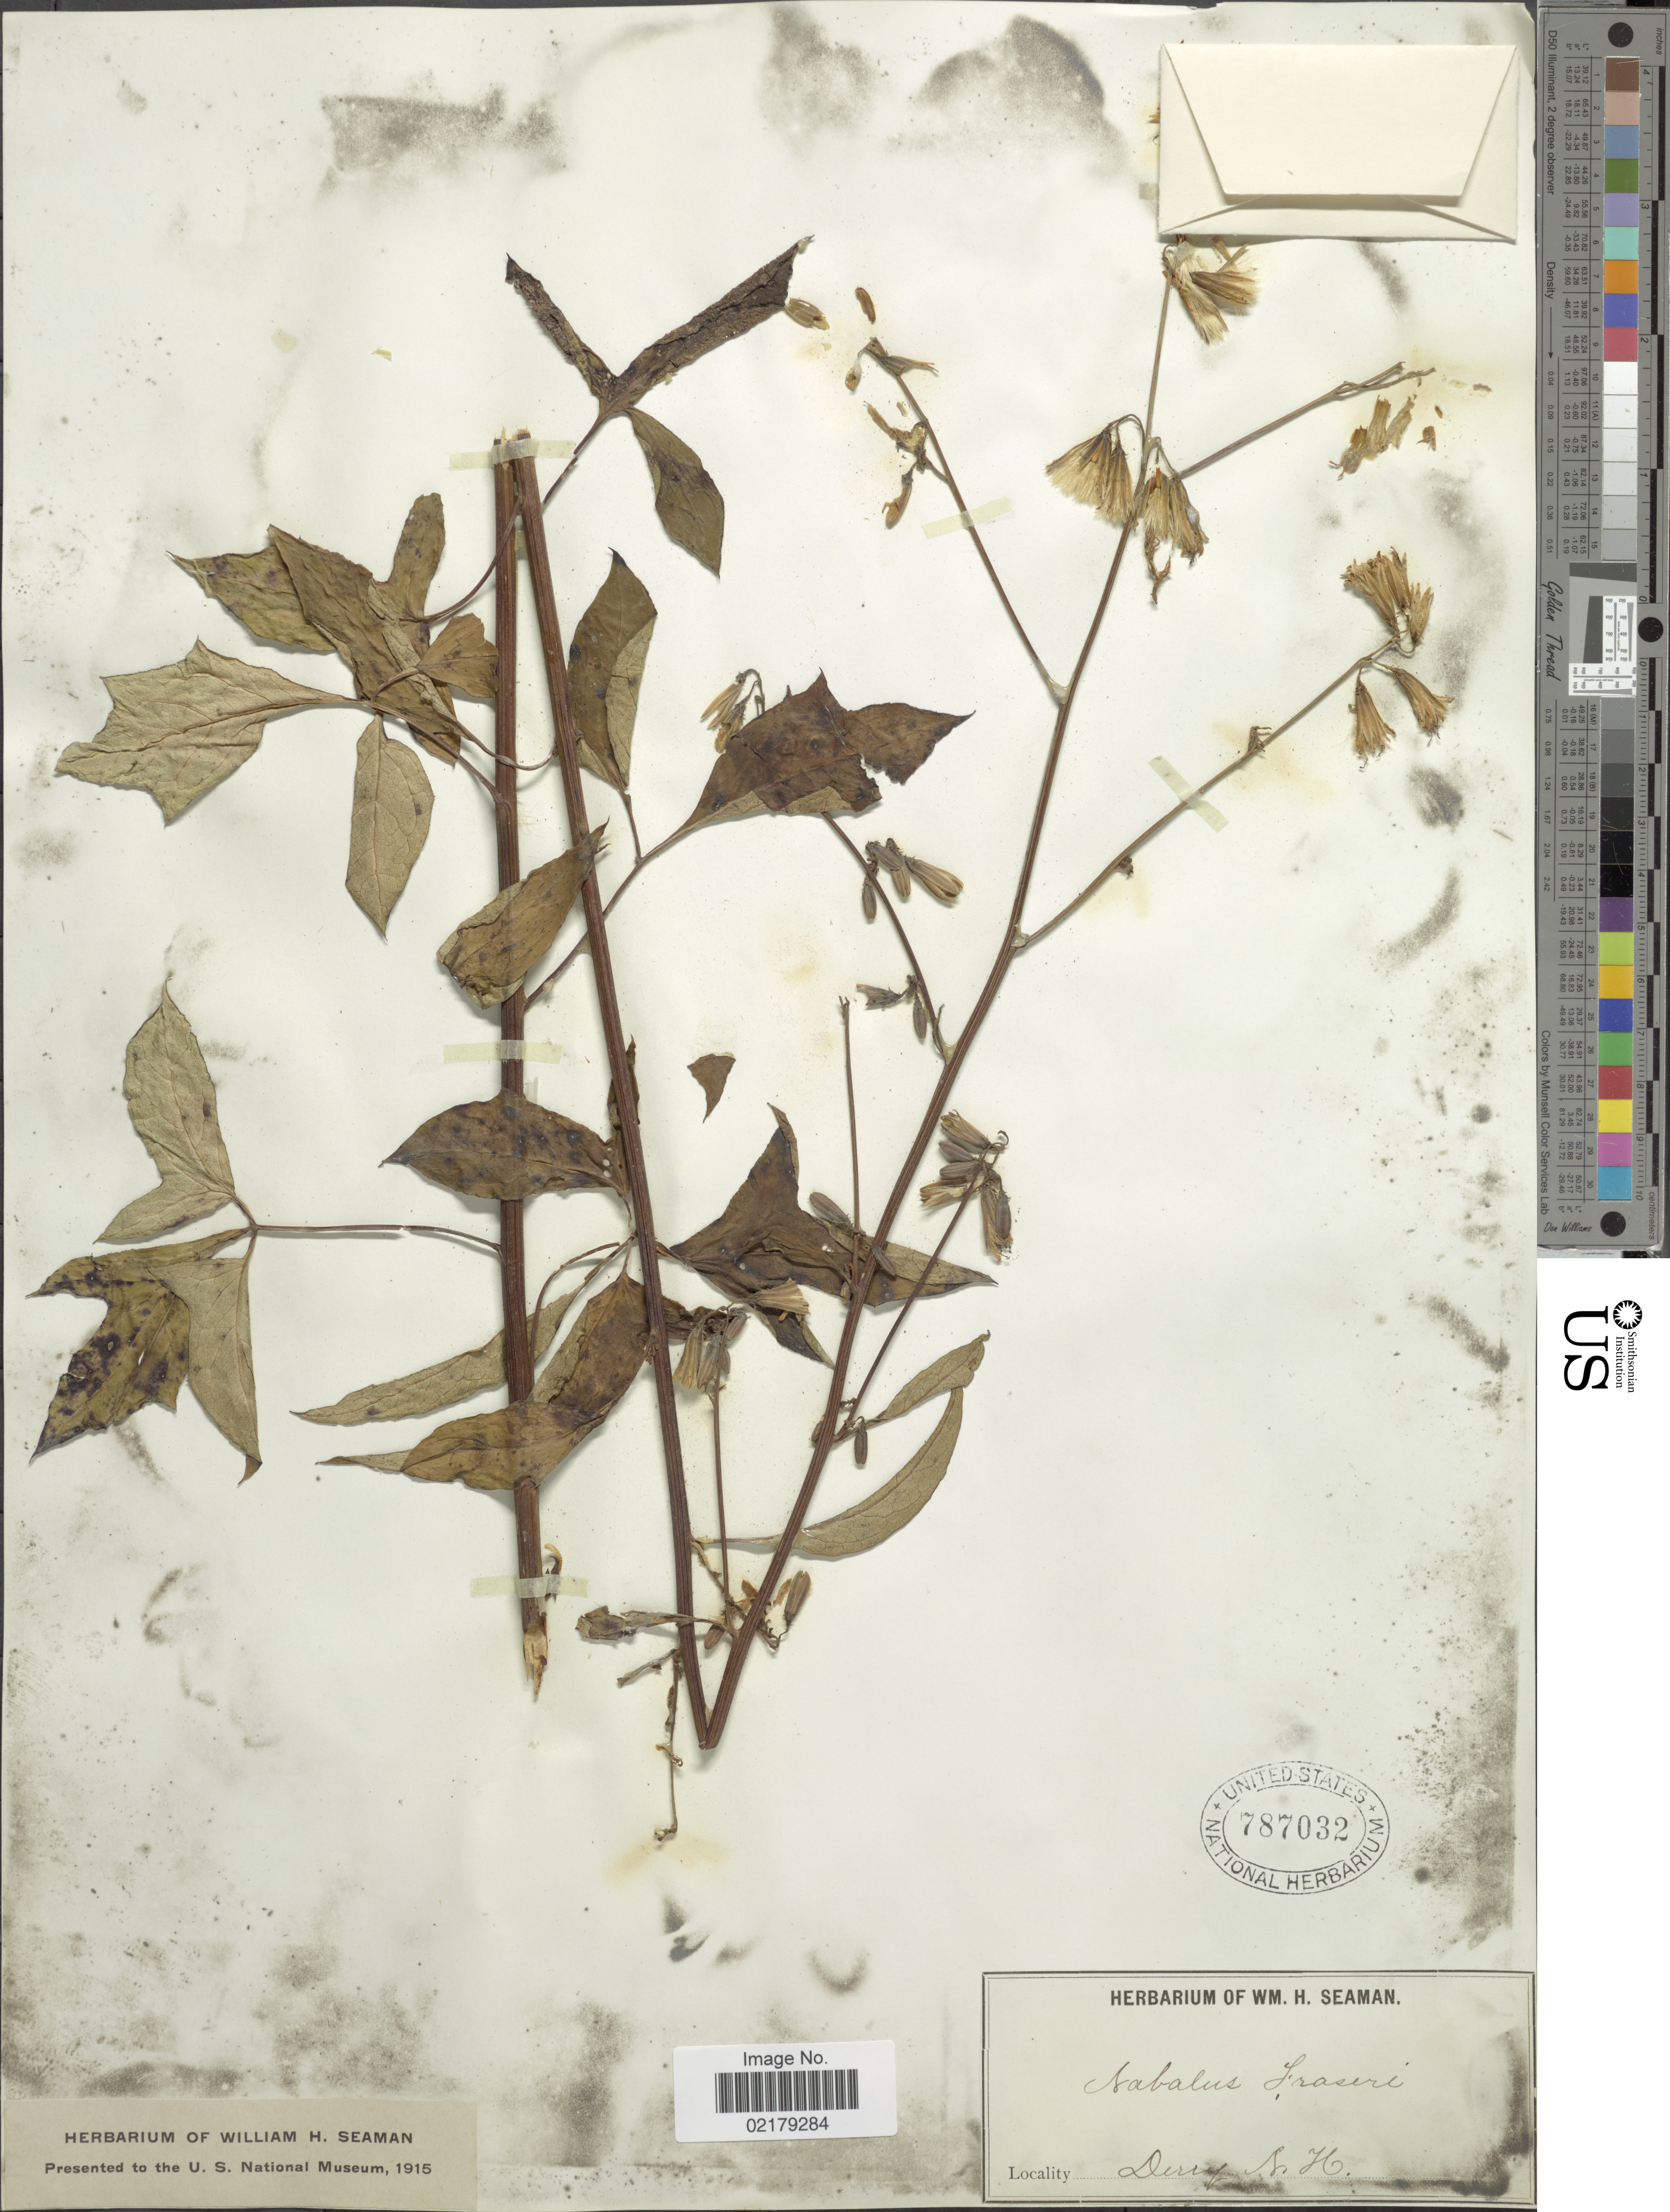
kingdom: Plantae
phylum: Tracheophyta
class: Magnoliopsida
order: Asterales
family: Asteraceae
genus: Nabalus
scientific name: Nabalus trifoliolatus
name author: Cass.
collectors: ex herb. Seaman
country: United States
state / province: New Hampshire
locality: Derry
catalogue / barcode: US 787032